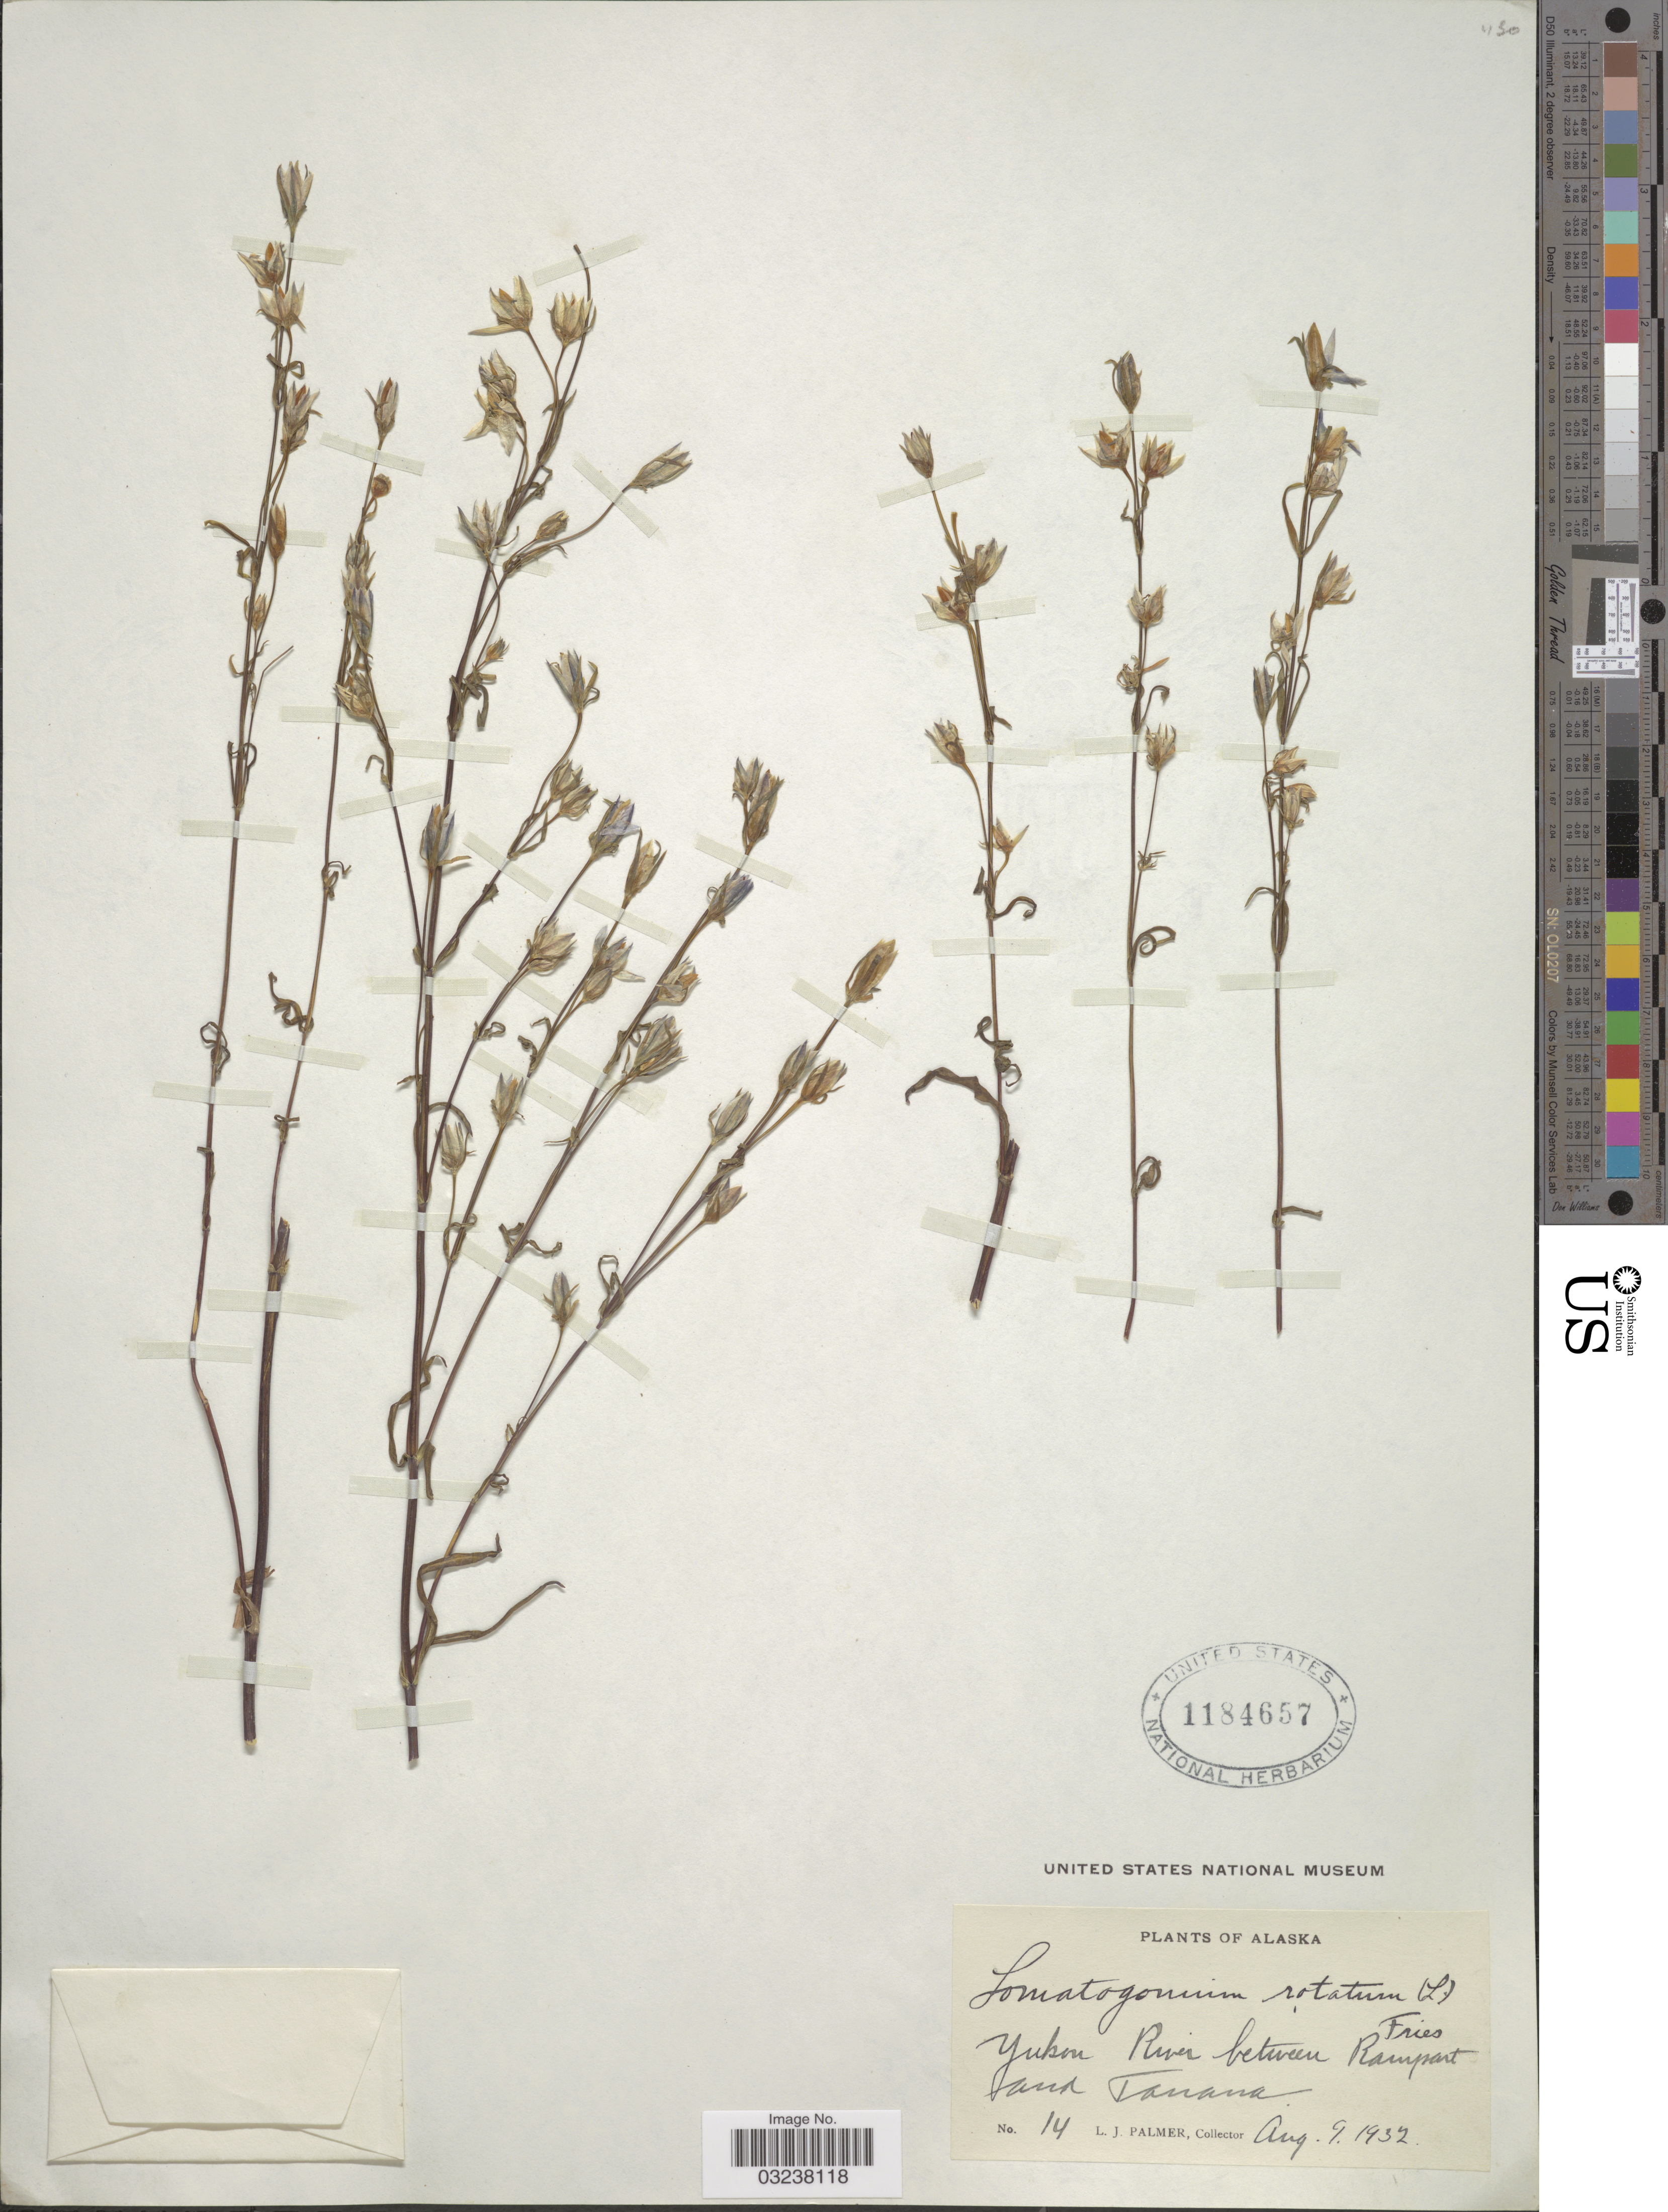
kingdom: Plantae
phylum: Tracheophyta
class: Magnoliopsida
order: Gentianales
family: Gentianaceae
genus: Lomatogonium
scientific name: Lomatogonium rotatum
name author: (L.) Fr.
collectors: L. J. Palmer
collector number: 14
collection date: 1932-08-09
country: United States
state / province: Alaska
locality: Yukon River between Rampart and Tanana.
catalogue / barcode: US 1184657